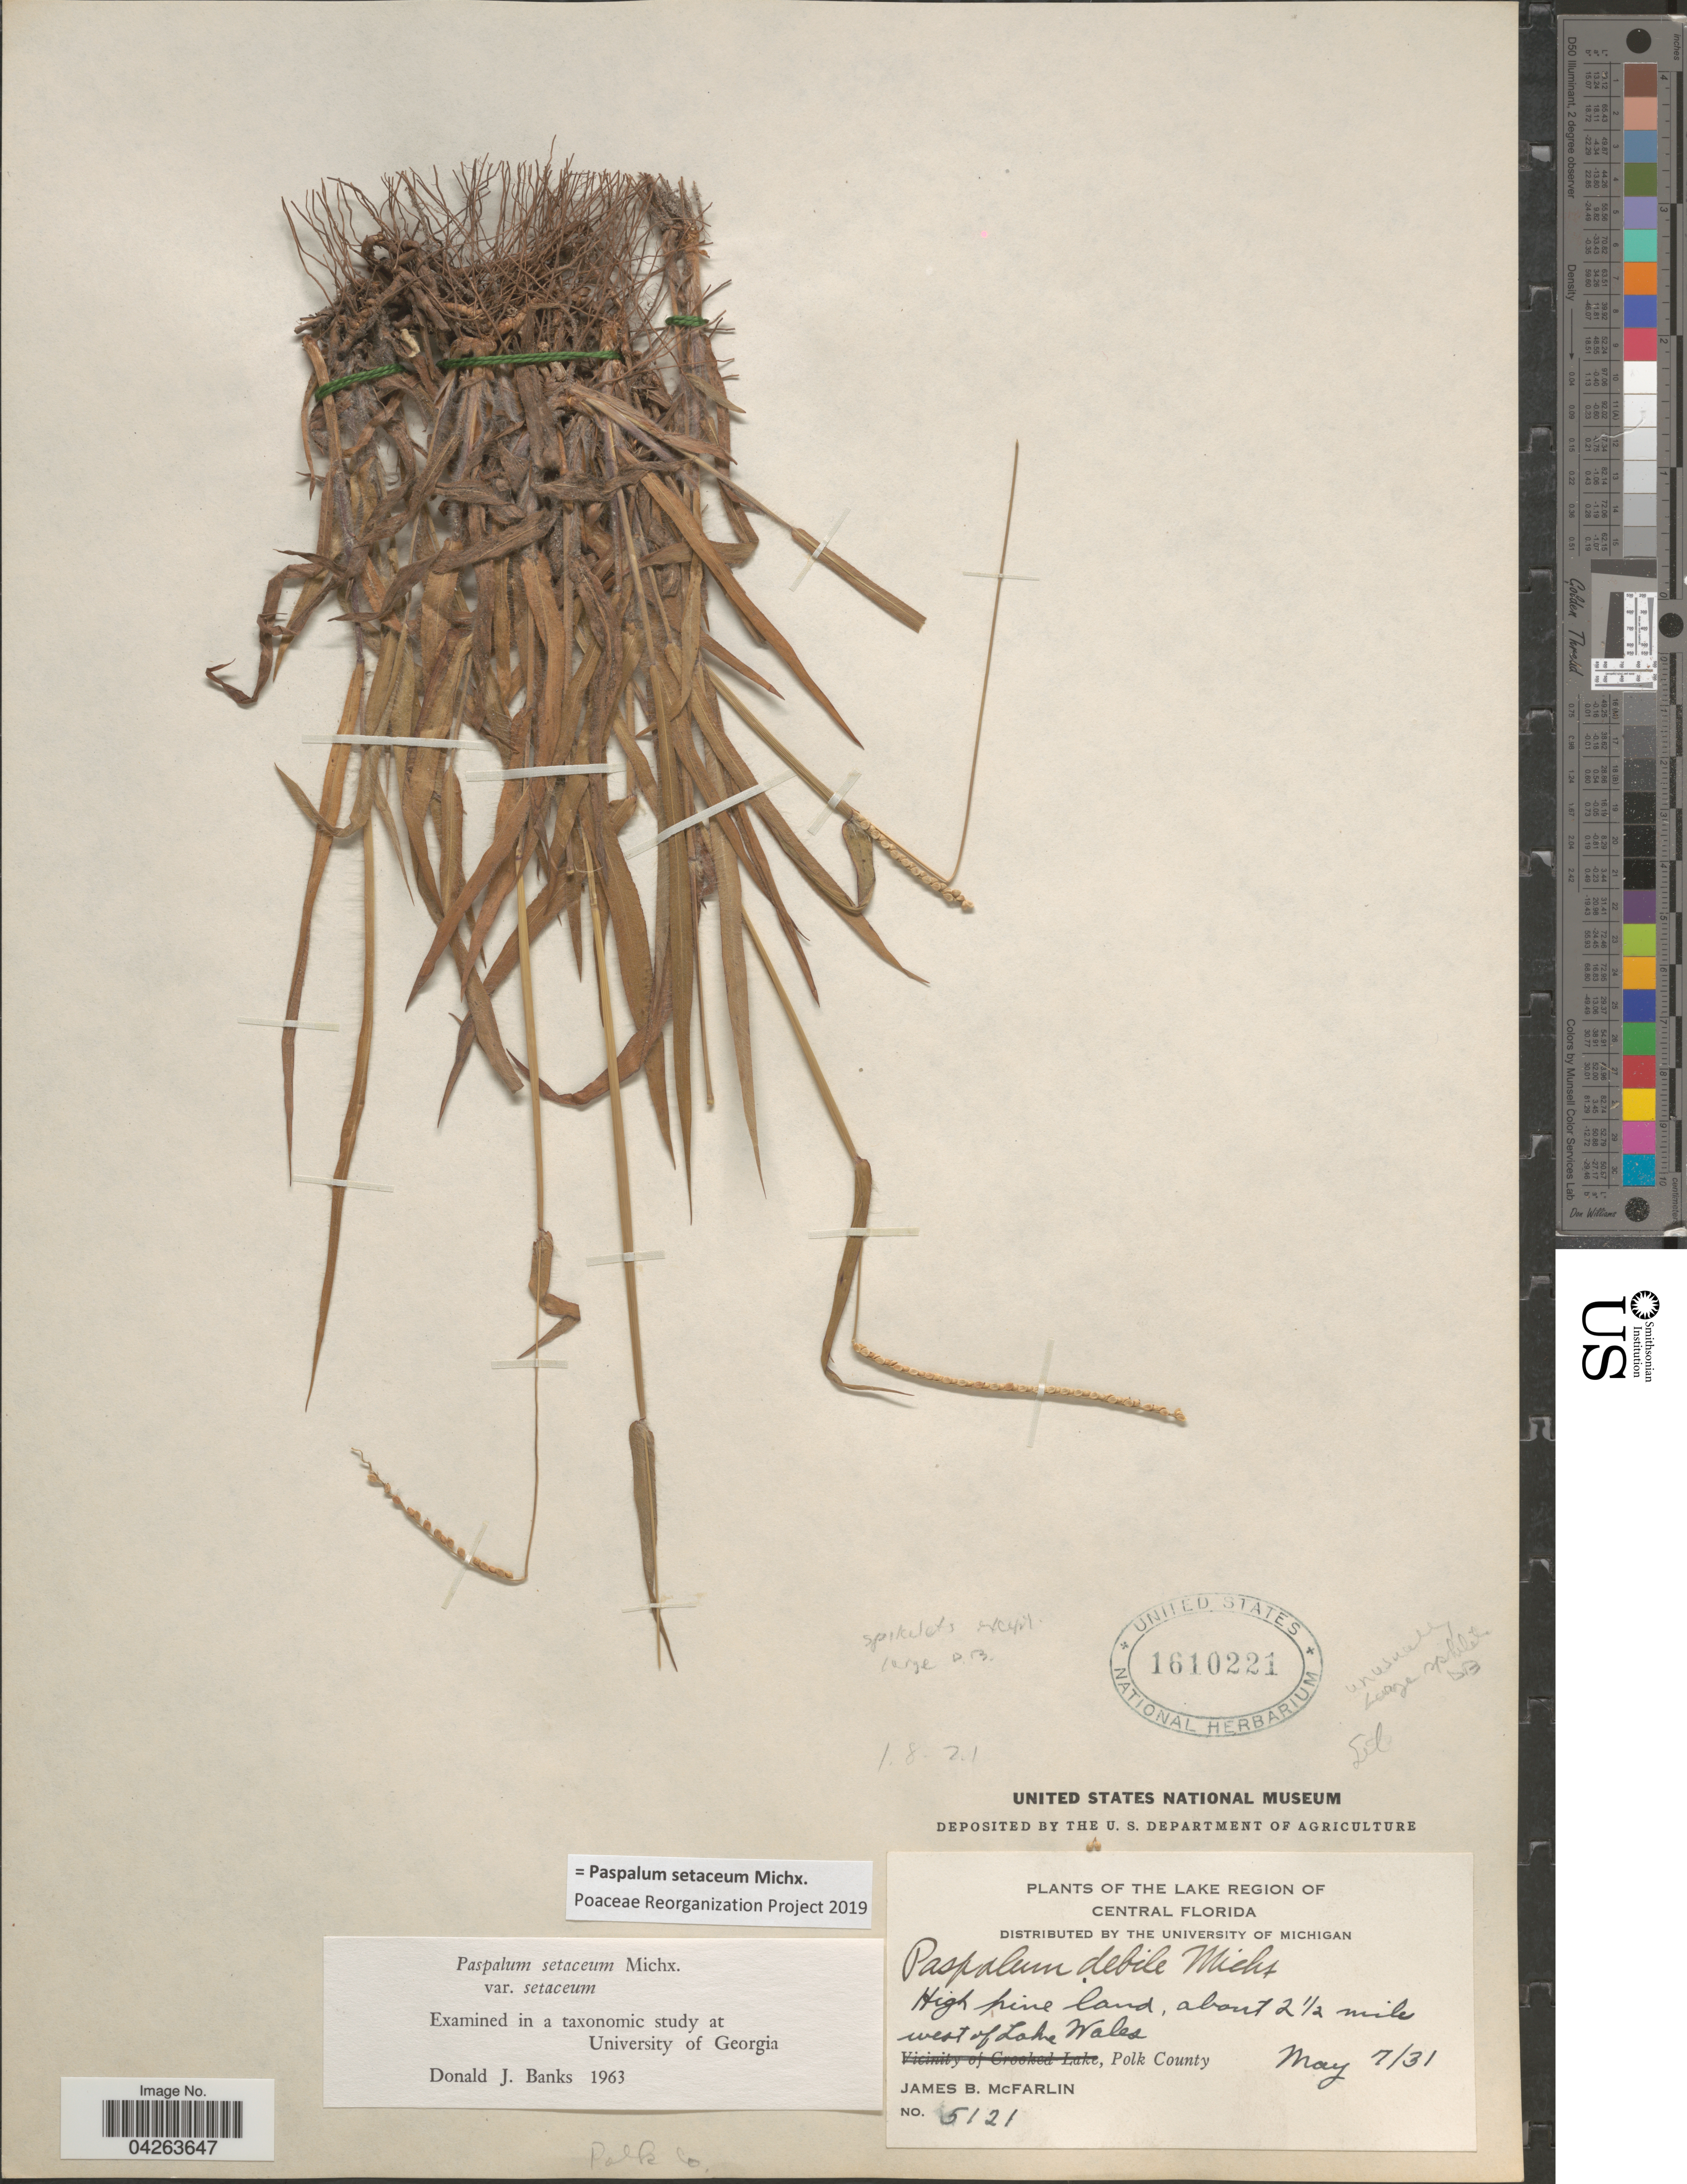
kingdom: Plantae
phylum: Tracheophyta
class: Liliopsida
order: Poales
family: Poaceae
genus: Paspalum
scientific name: Paspalum setaceum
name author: Michx.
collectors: J. McFarlin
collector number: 5121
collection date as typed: Transcribed d/m/y: 7/5/31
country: United States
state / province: Florida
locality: The Lake Region Of Central Florida. High pine alnd, about 2 1/2 miles west of Lake Wales. Polk County.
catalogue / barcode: US 1610221